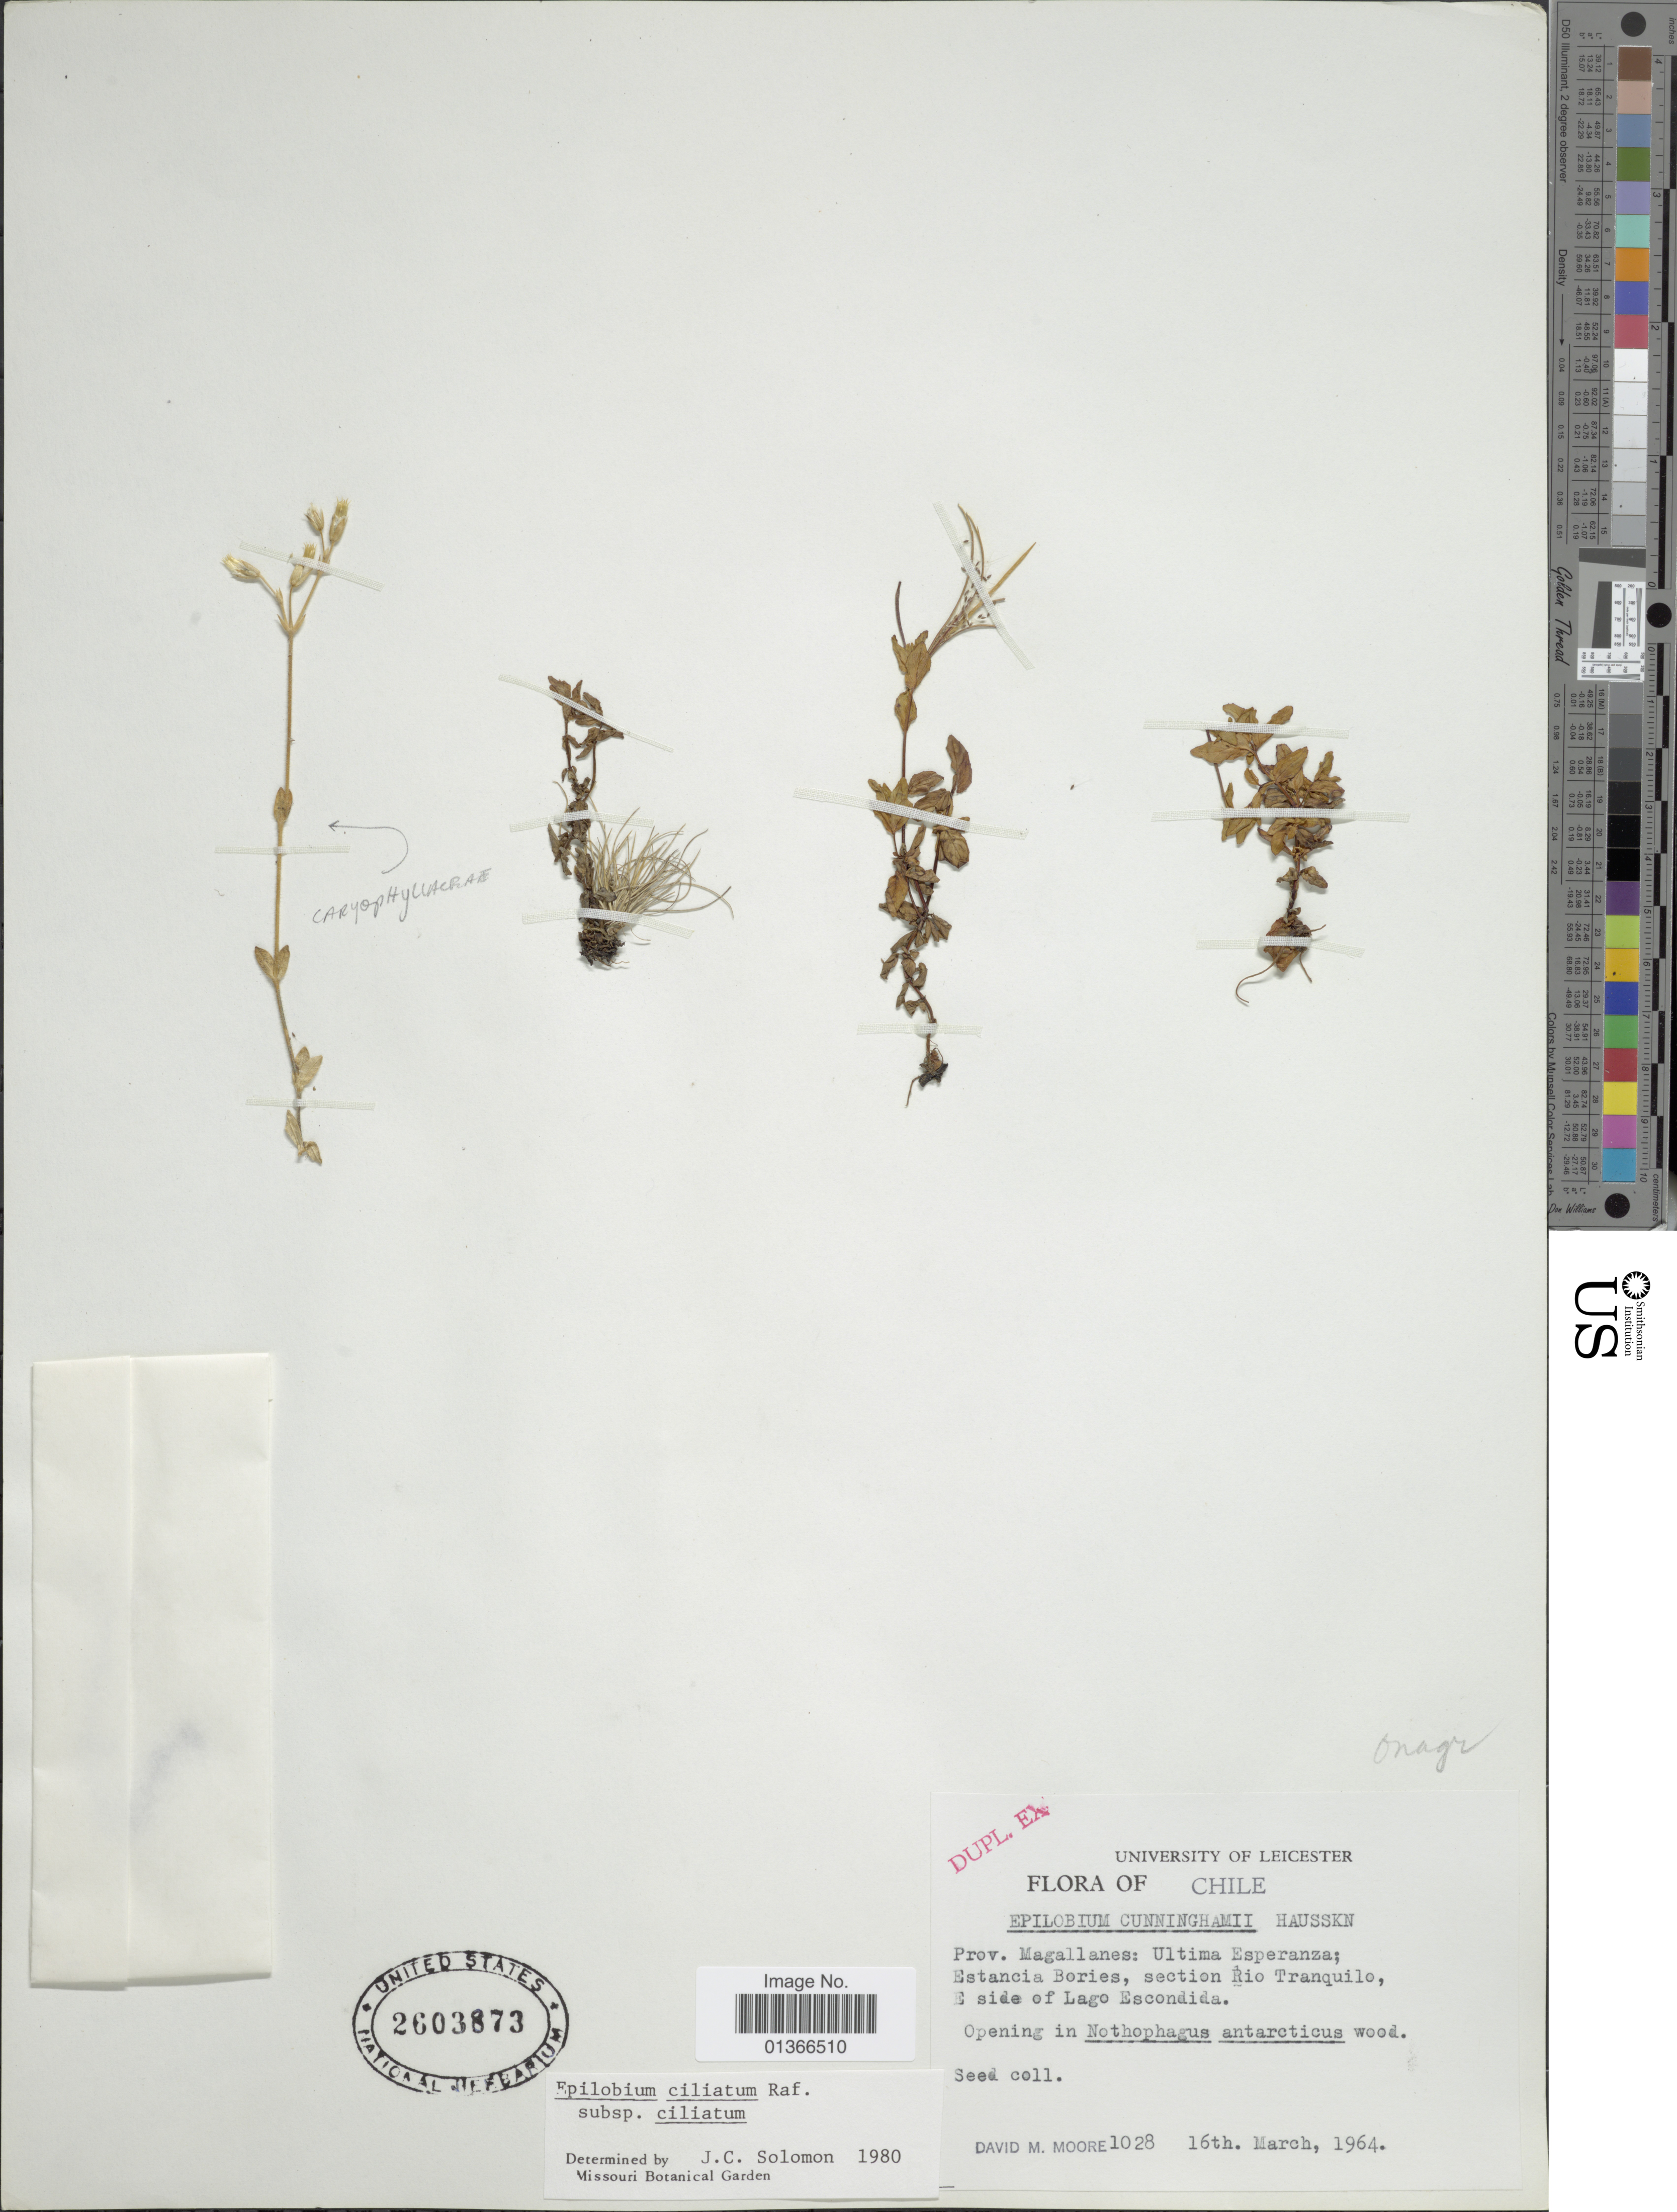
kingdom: Plantae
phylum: Tracheophyta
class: Magnoliopsida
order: Myrtales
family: Onagraceae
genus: Epilobium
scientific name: Epilobium ciliatum subsp. ciliatum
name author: Raf.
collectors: D. Moore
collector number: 1028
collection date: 1964-03-16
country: Chile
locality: Prov. Magallanes: Ultima Esperanza; Estancia Bories, section Rio Tranquilo, E side of Lago Escondida.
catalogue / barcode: US 2603873